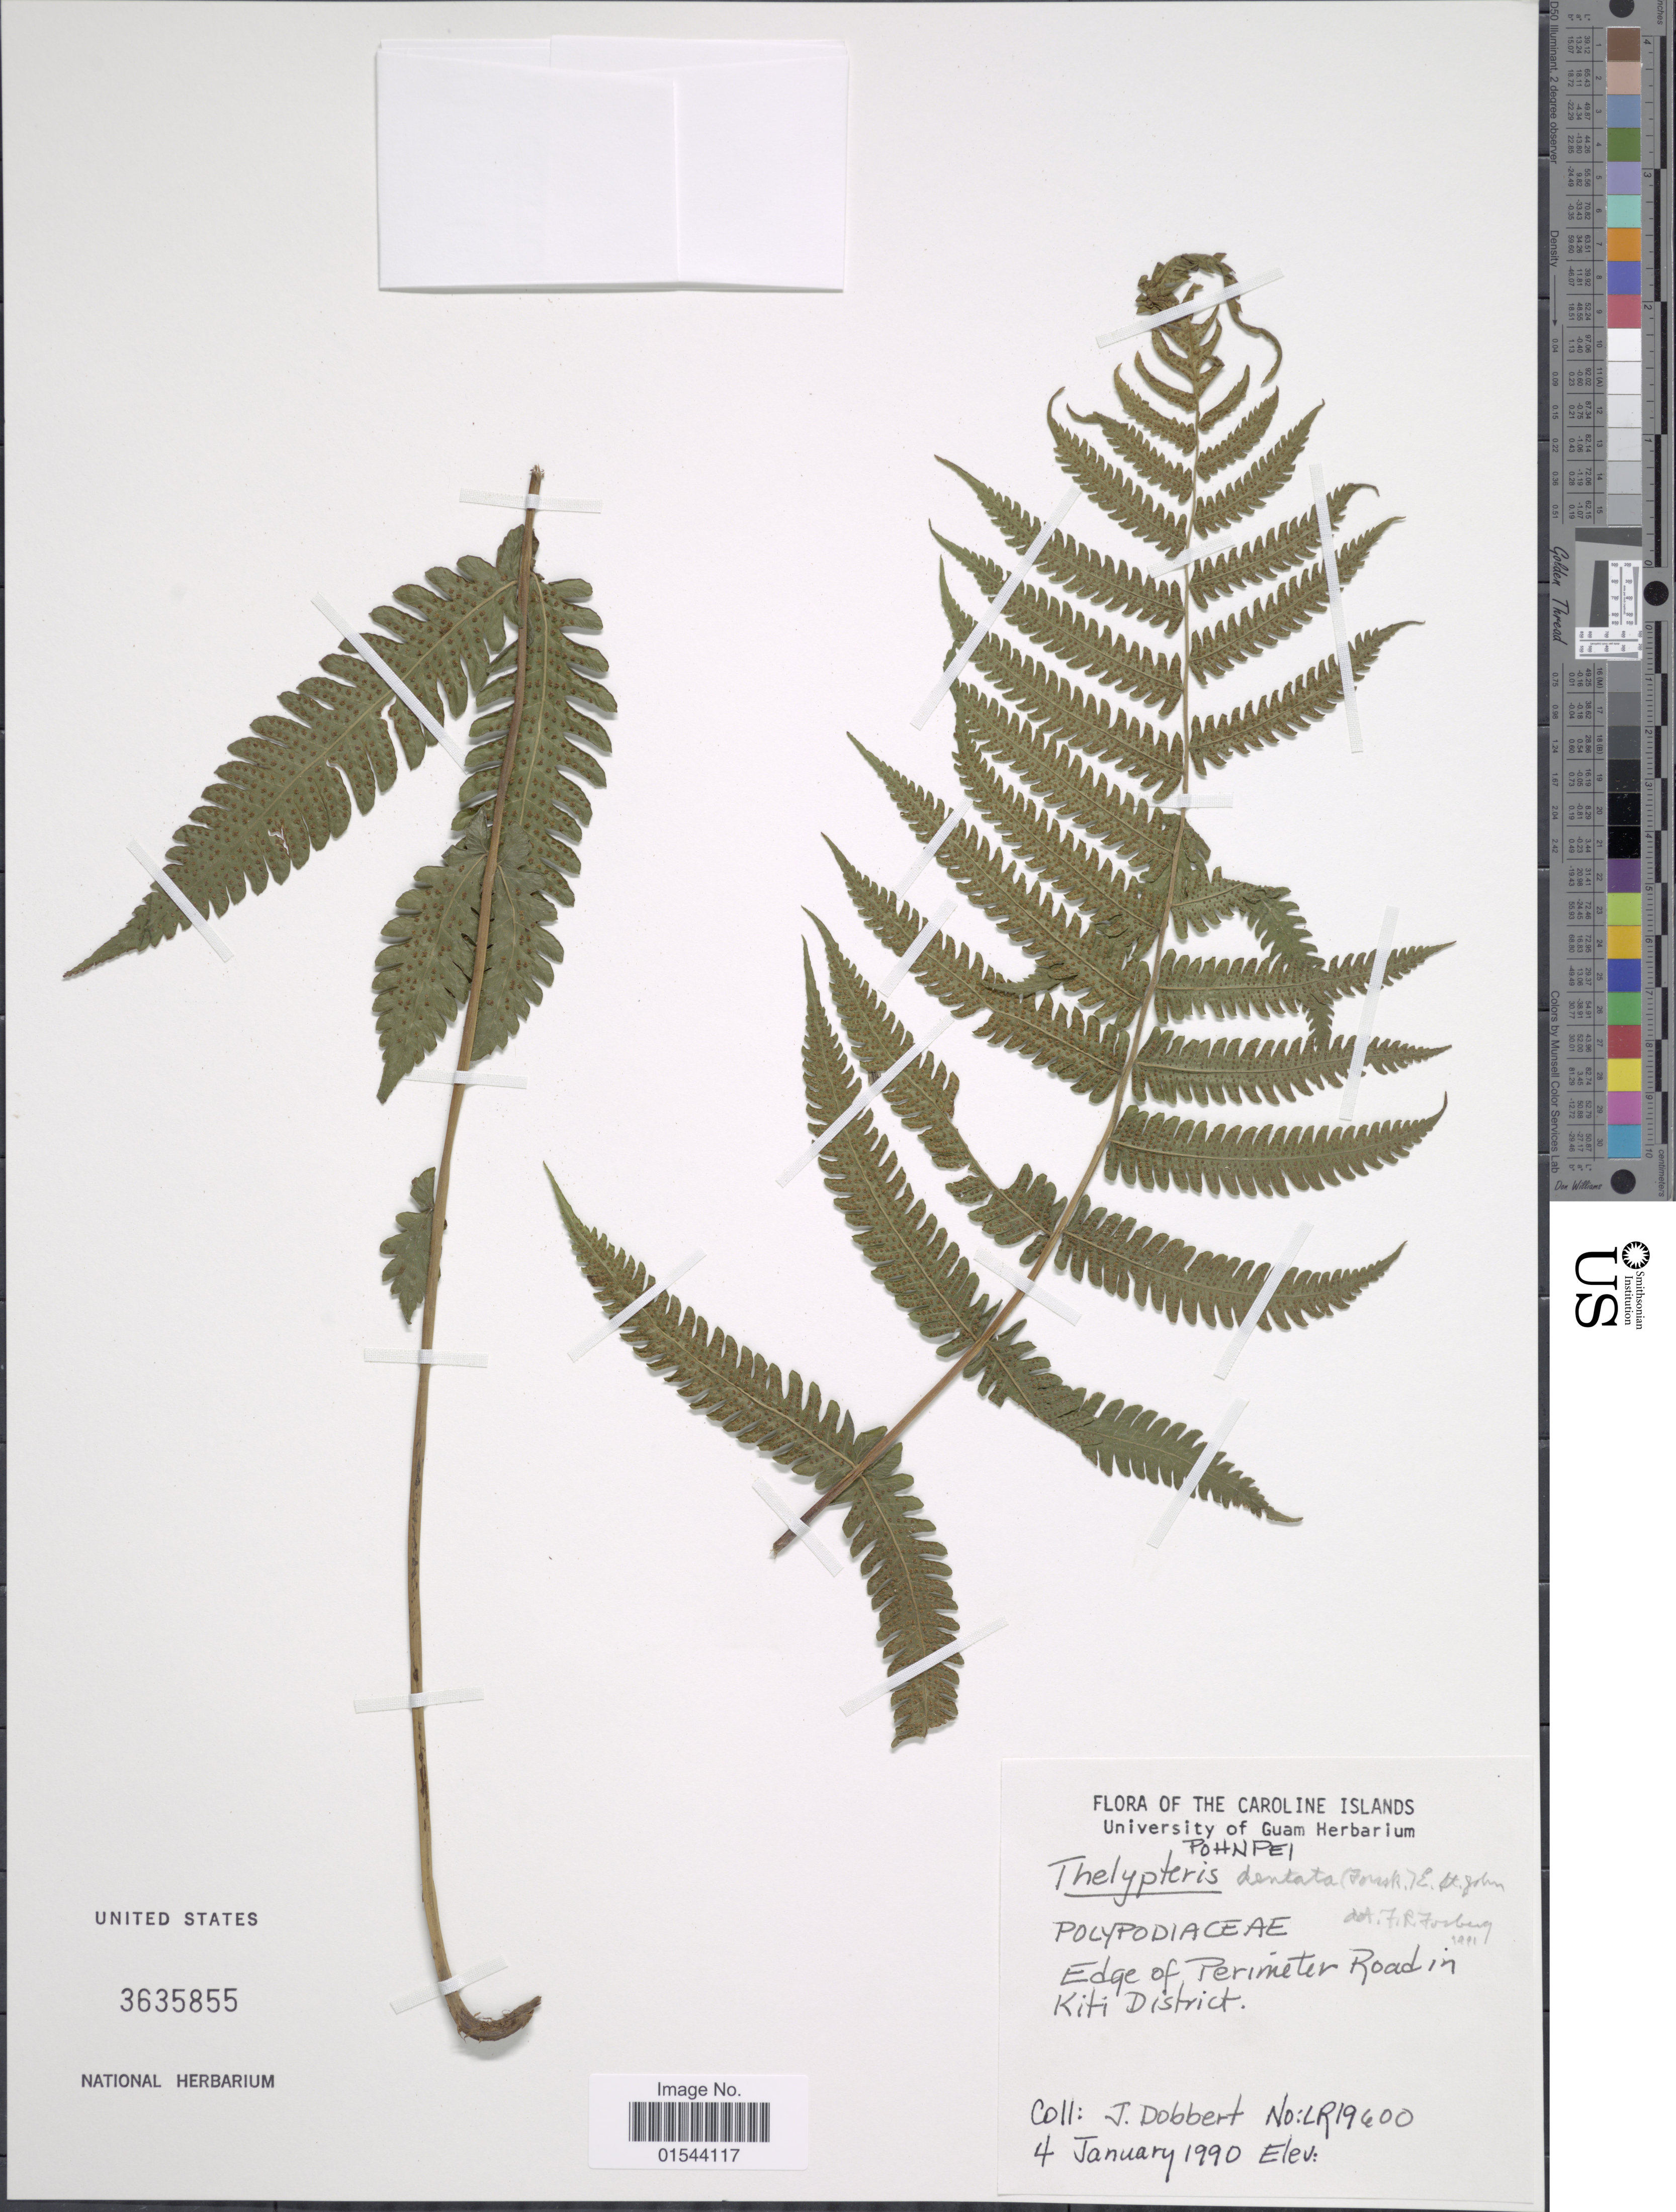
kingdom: Plantae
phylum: Tracheophyta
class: Polypodiopsida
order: Polypodiales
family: Thelypteridaceae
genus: Christella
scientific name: Christella dentata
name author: (Forssk.) Brownsey & Jermy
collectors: J. Dobbert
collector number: LR19600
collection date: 1990-01-04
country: Micronesia, Federated States of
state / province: Pohnpei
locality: The Caroline Islands, Edge of Perimeter Road in Kiti District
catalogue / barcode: US 3635855